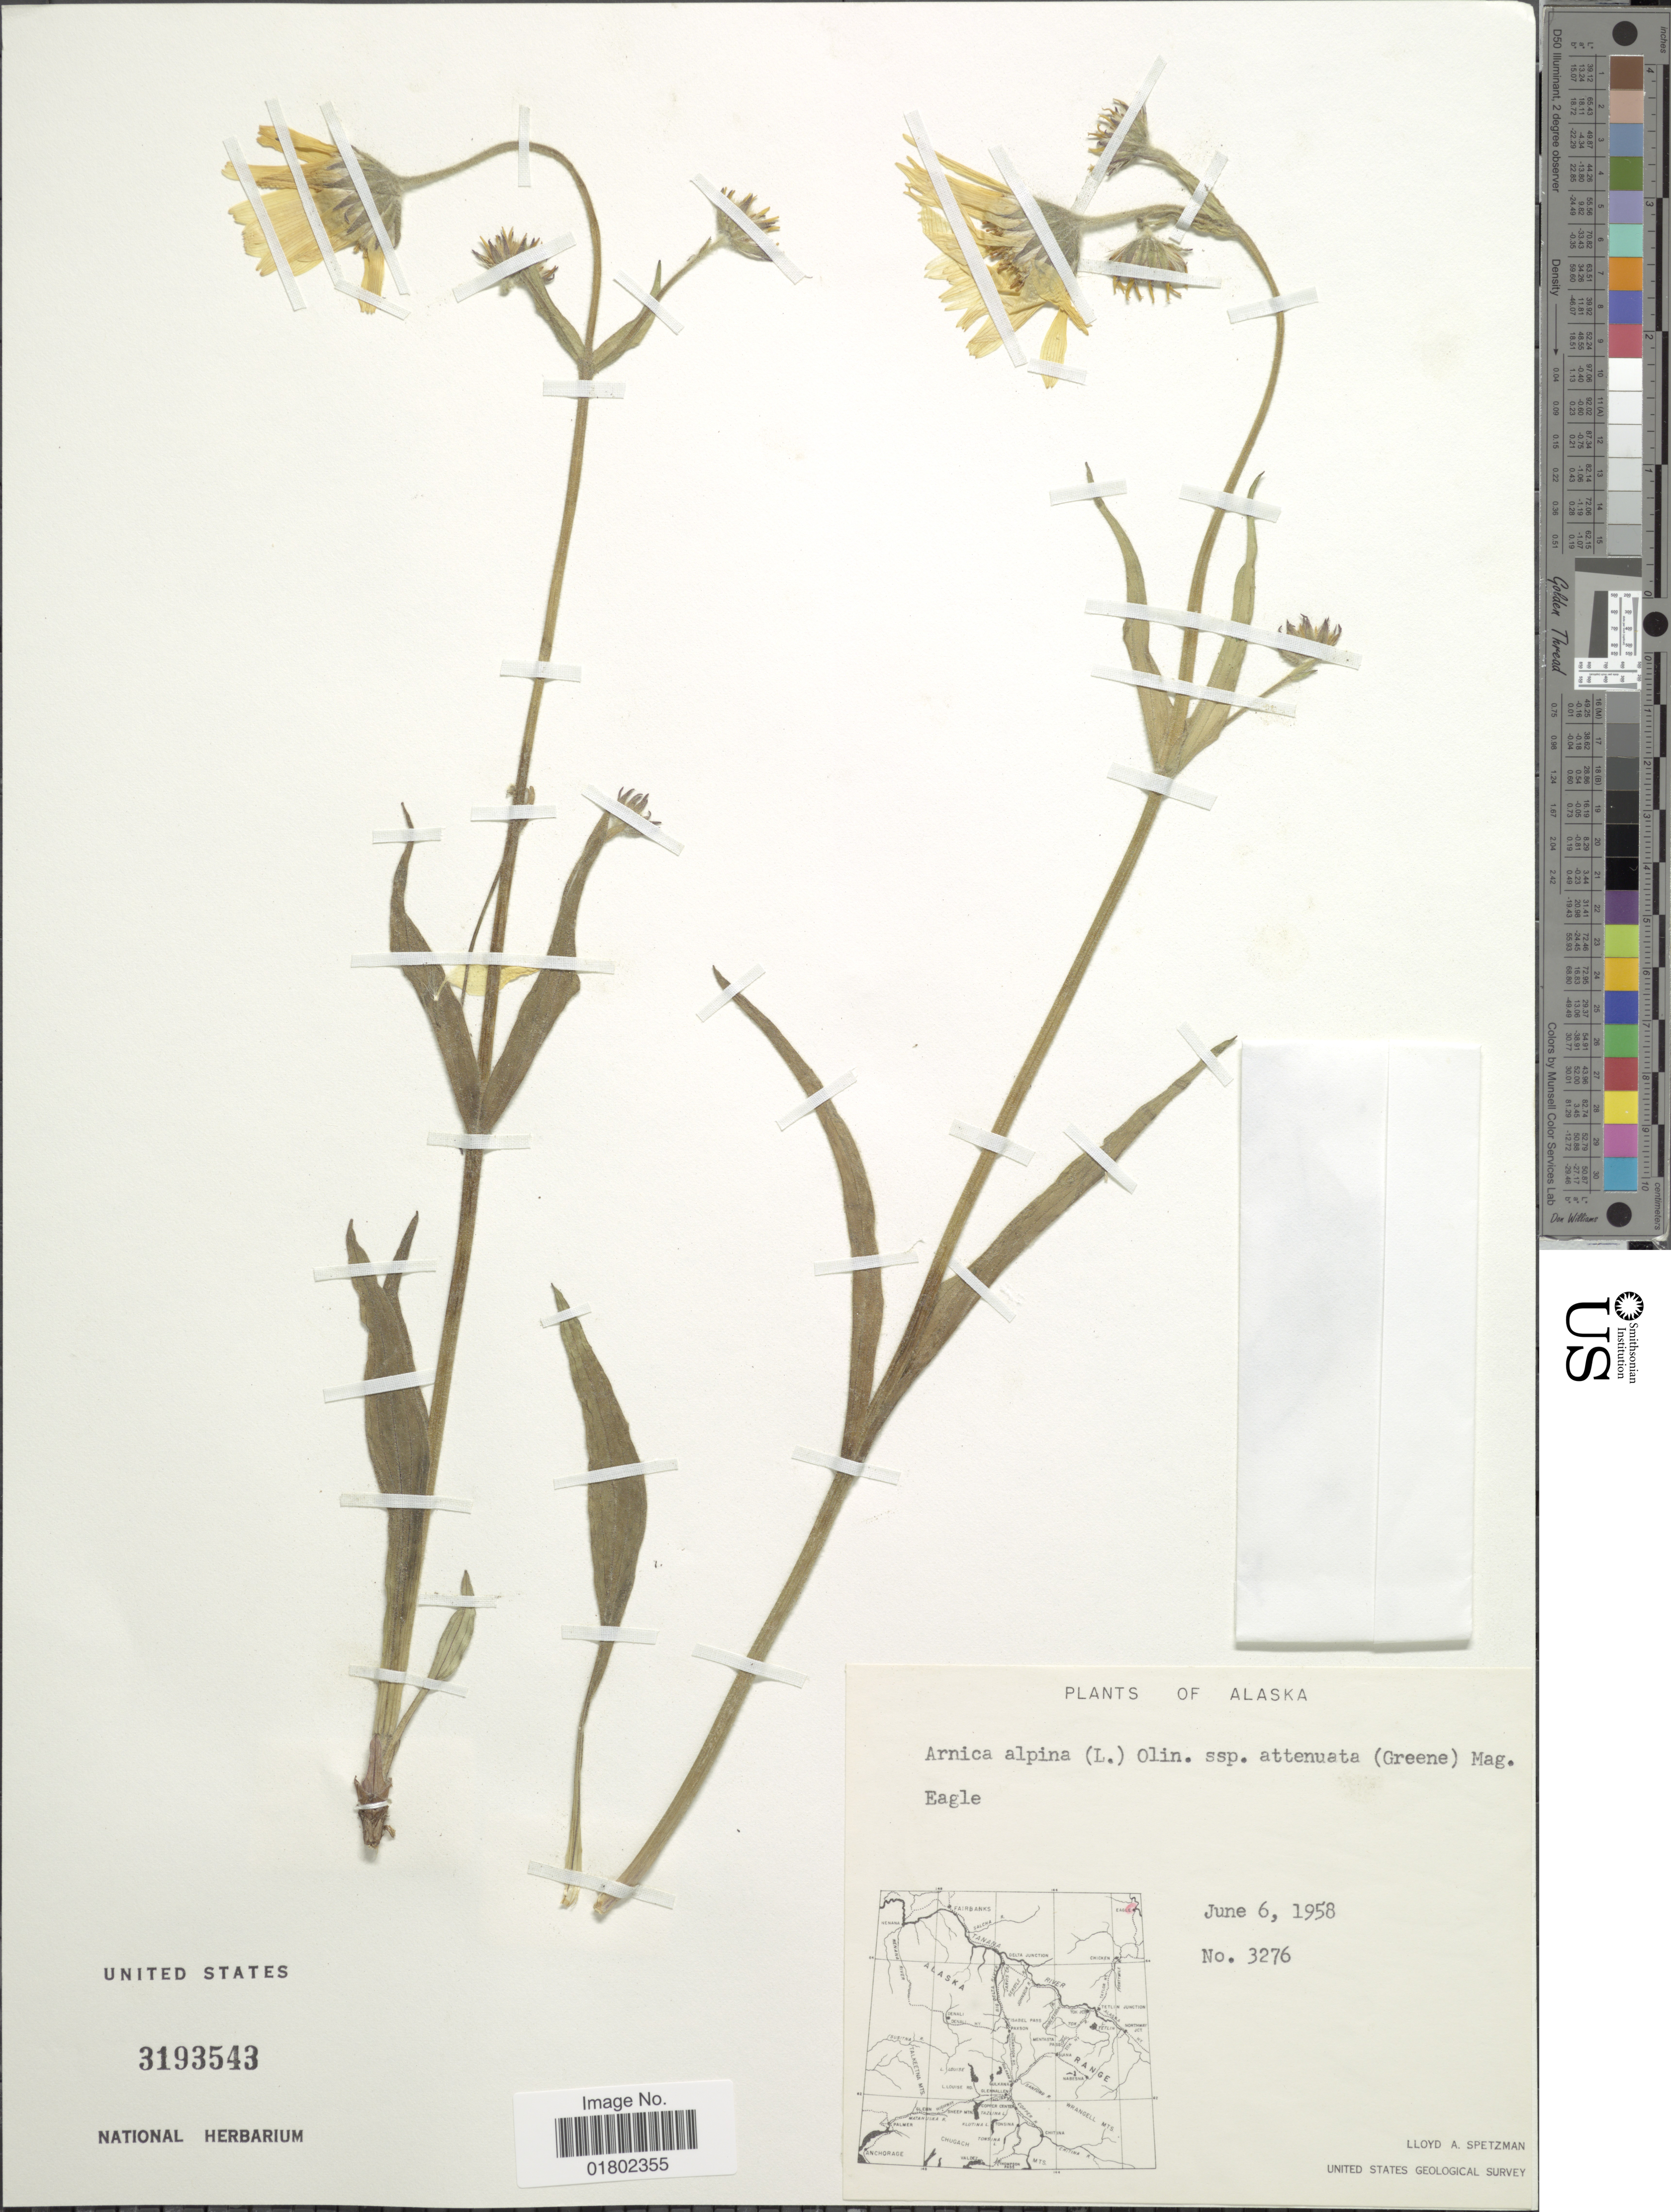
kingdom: Plantae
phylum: Tracheophyta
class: Magnoliopsida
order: Asterales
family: Asteraceae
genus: Arnica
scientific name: Arnica alpina var. attenuata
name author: (Greene) Ediger & T.M. Barkley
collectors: L. Spetzman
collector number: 3276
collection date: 1958-06-06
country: United States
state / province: Alaska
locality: Eagle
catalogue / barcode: US 3193543